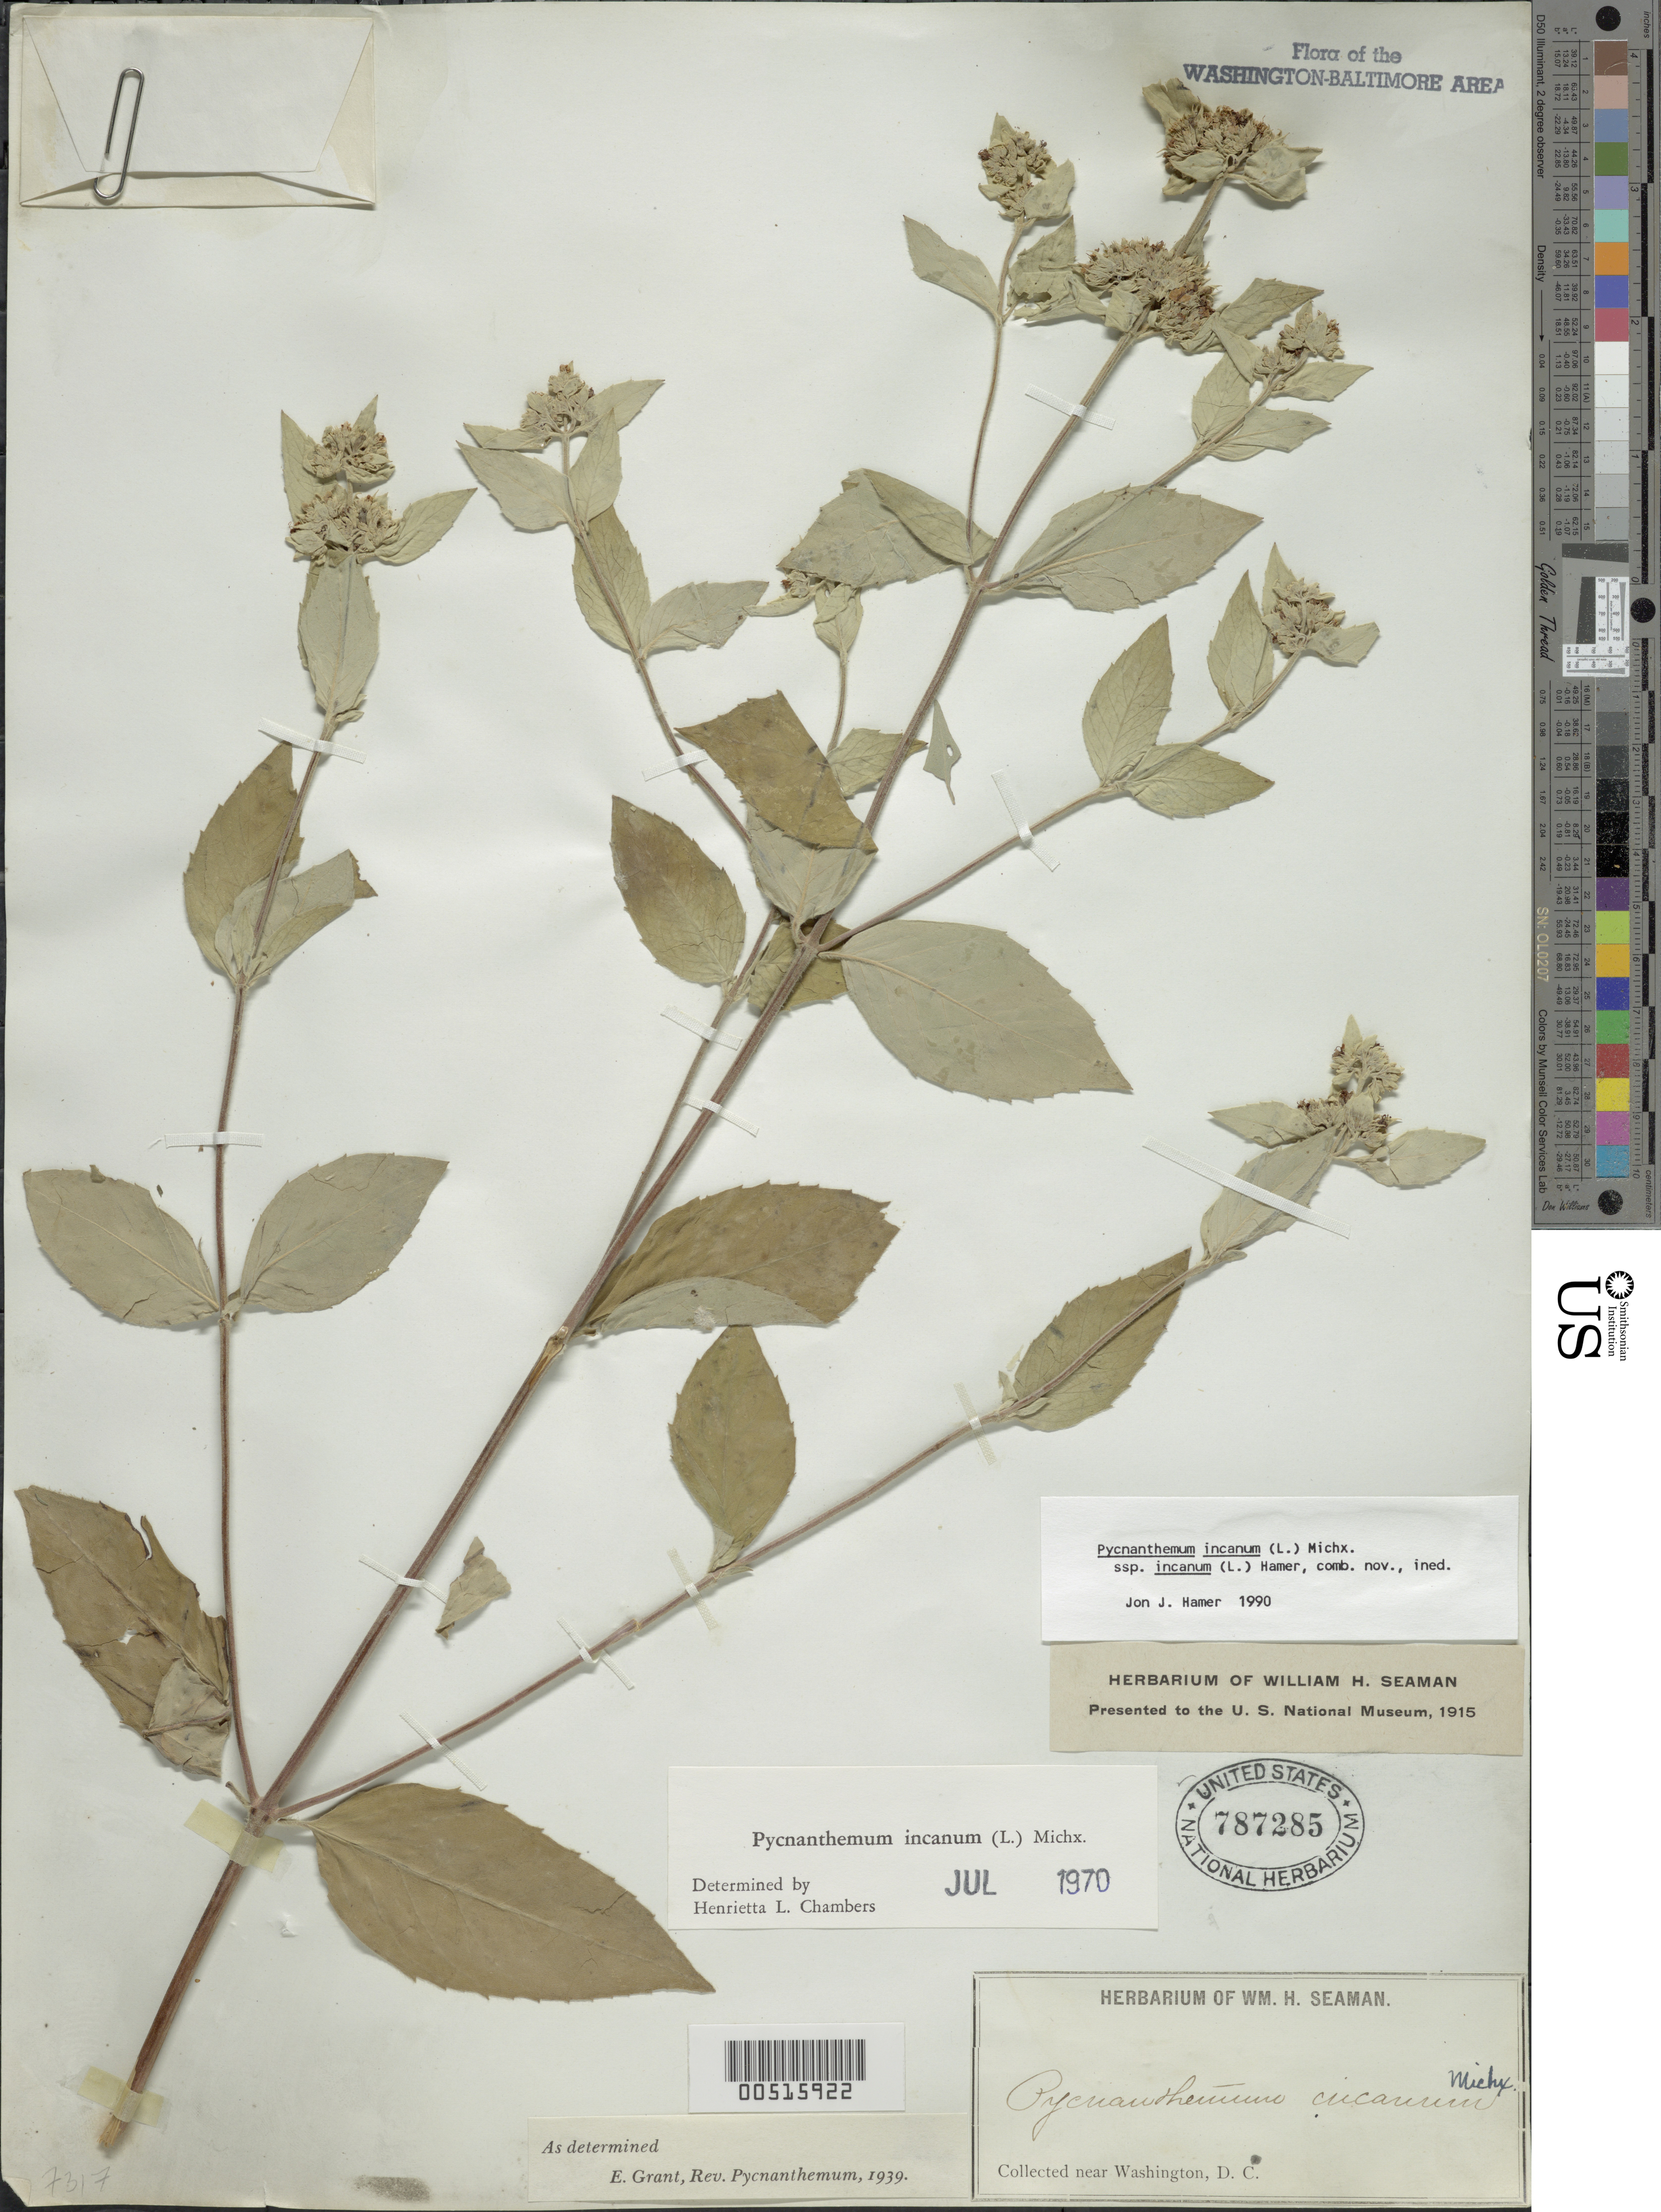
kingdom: Plantae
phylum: Tracheophyta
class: Magnoliopsida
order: Lamiales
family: Lamiaceae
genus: Pycnanthemum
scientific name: Pycnanthemum incanum subsp. incanum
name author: (L.) Michx.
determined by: Hamer, J. J.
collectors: W. Seaman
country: United States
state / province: District of Columbia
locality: Washington area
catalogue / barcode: US 787285